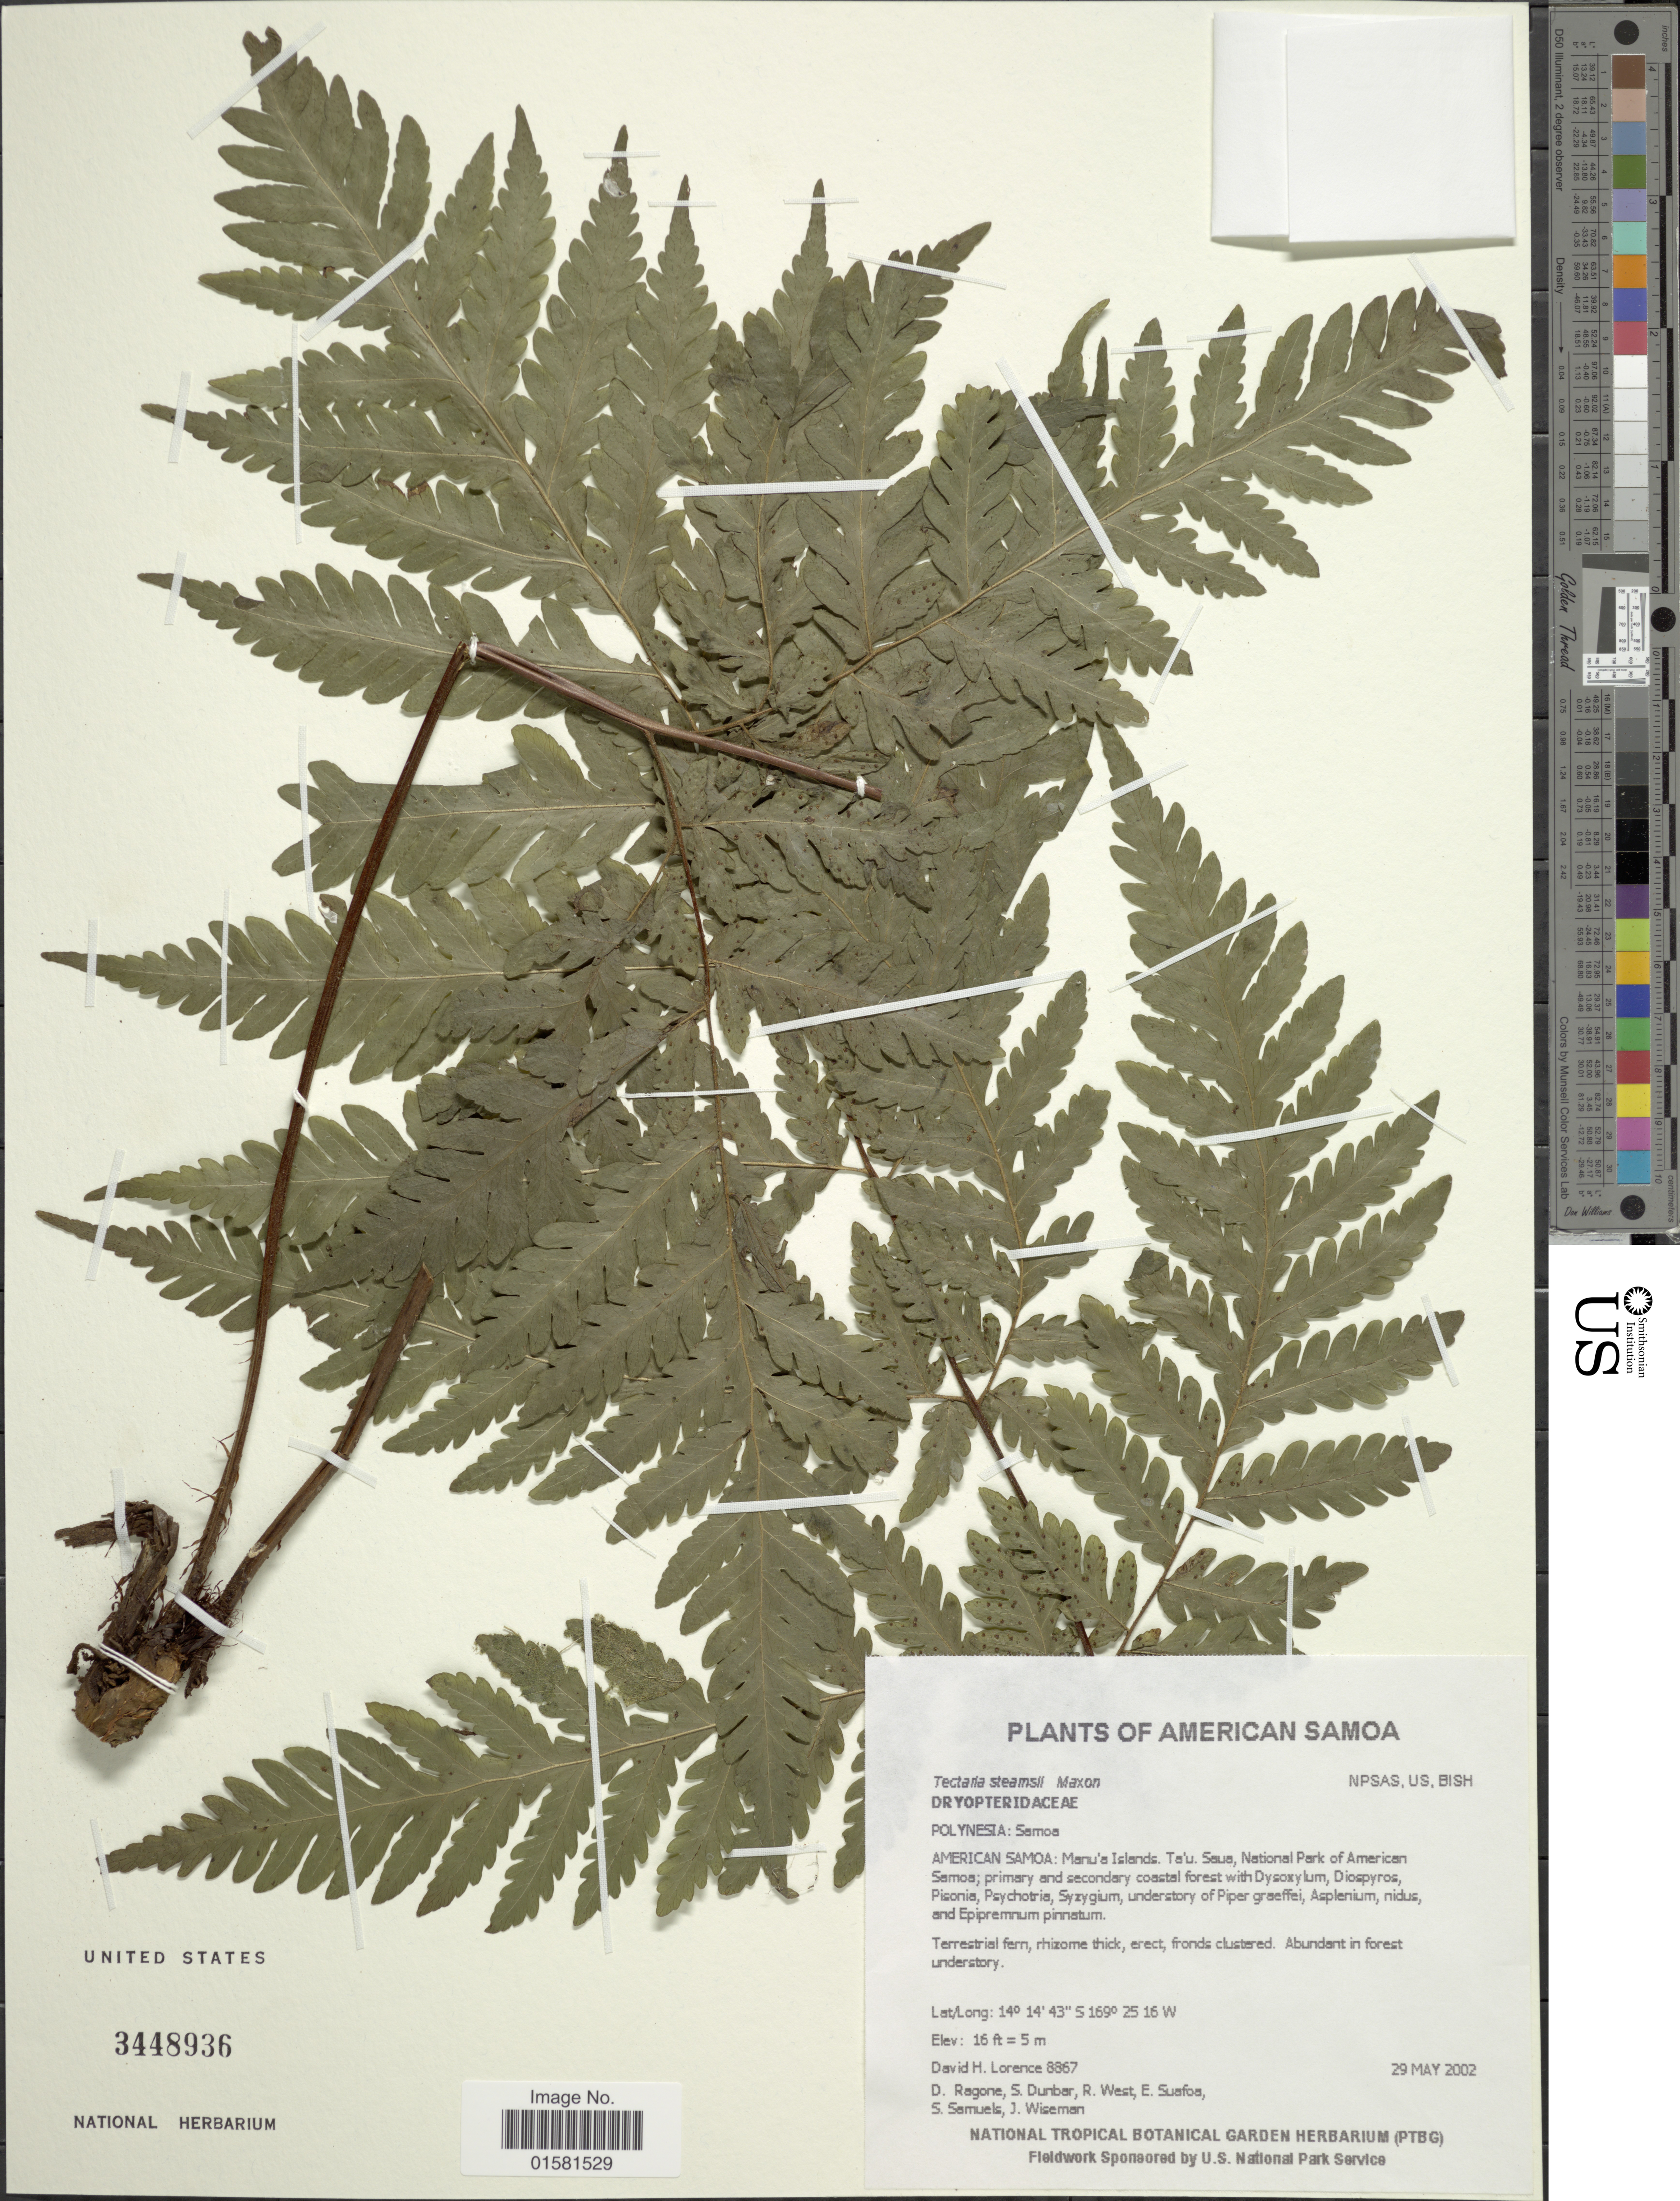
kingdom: Plantae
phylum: Tracheophyta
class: Polypodiopsida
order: Polypodiales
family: Tectariaceae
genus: Tectaria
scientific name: Tectaria stearnsii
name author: Maxon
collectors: W. Setchell, D. Lorence, D. Ragone, S. Dunbar & et al.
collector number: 8867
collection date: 2002-05-29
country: American Samoa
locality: Manus Islands. Tau. Saua, National Park of American Samoa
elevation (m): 5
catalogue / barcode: US 3448936